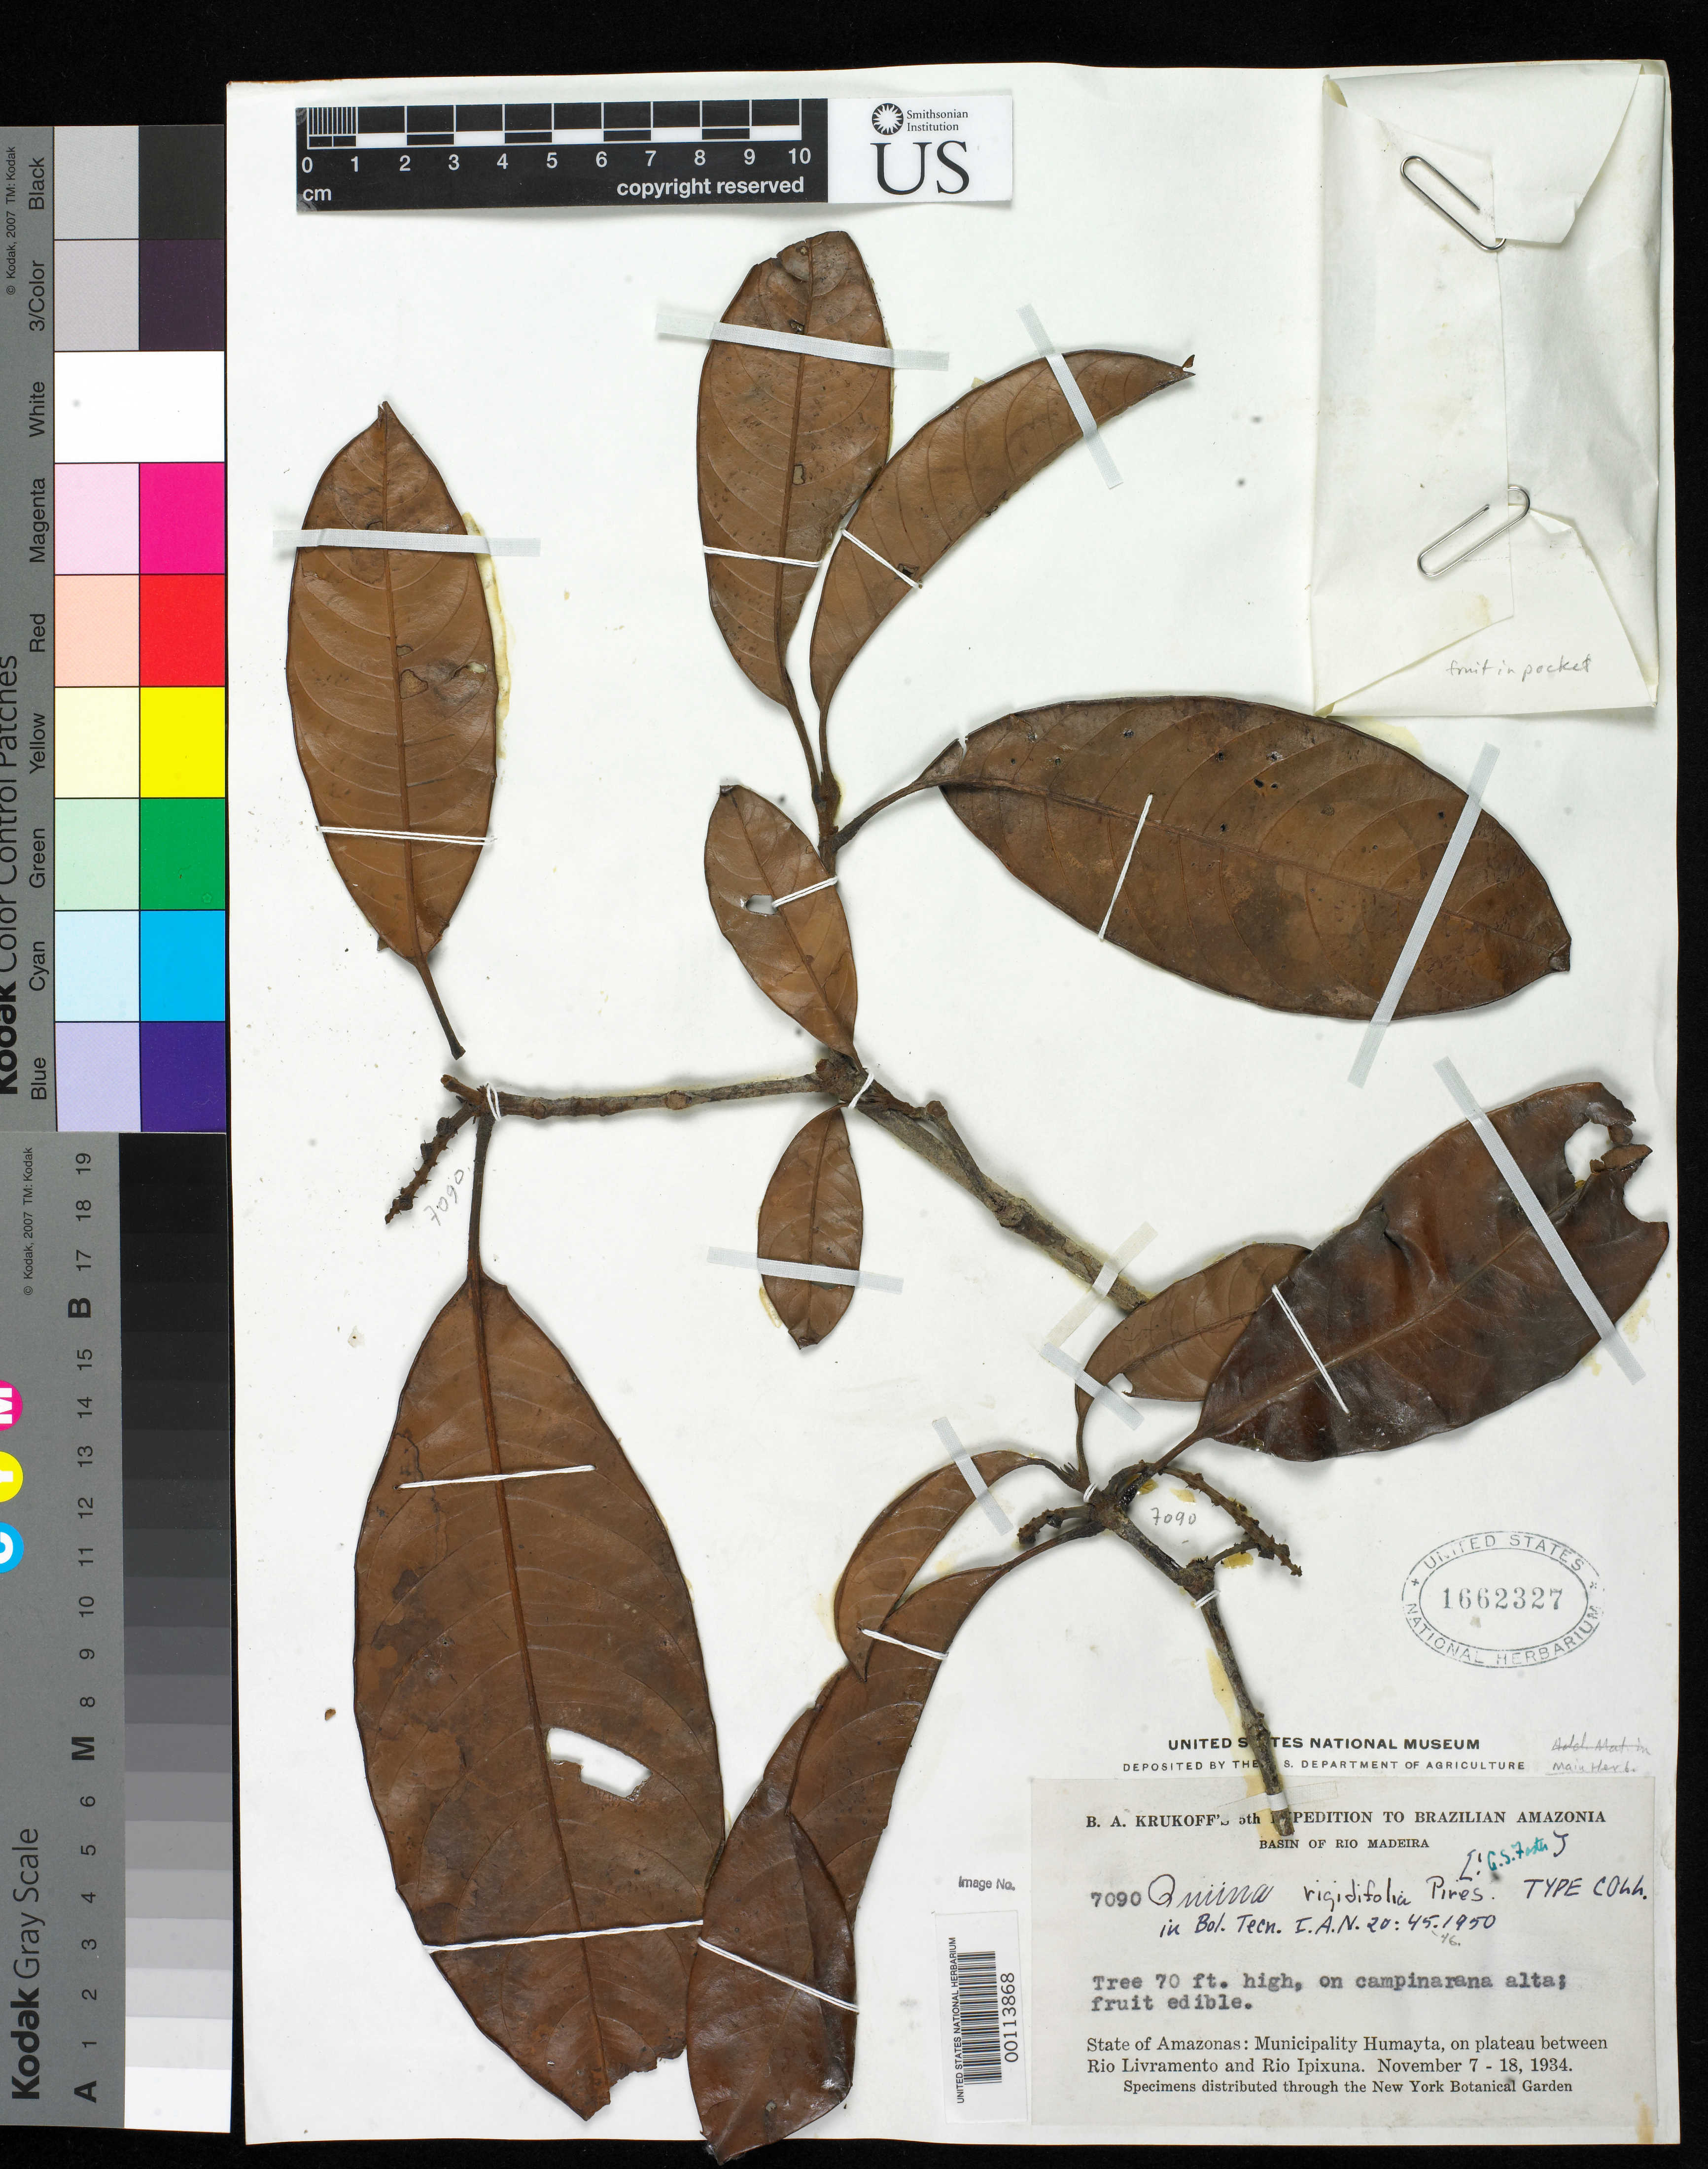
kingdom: Plantae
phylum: Tracheophyta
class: Magnoliopsida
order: Malpighiales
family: Quiinaceae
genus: Quiina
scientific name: Quiina rigidifolia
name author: Pires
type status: Isotype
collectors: B. A. Krukoff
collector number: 7090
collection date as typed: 07 Nov 1934 to 18 Nov 1934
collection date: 1934-11-07/1934-11-18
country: Brazil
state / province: Amazonas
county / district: Humaitá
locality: Plateau between Rio Livramento & Rio Ipixuna.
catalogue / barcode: US 1662327